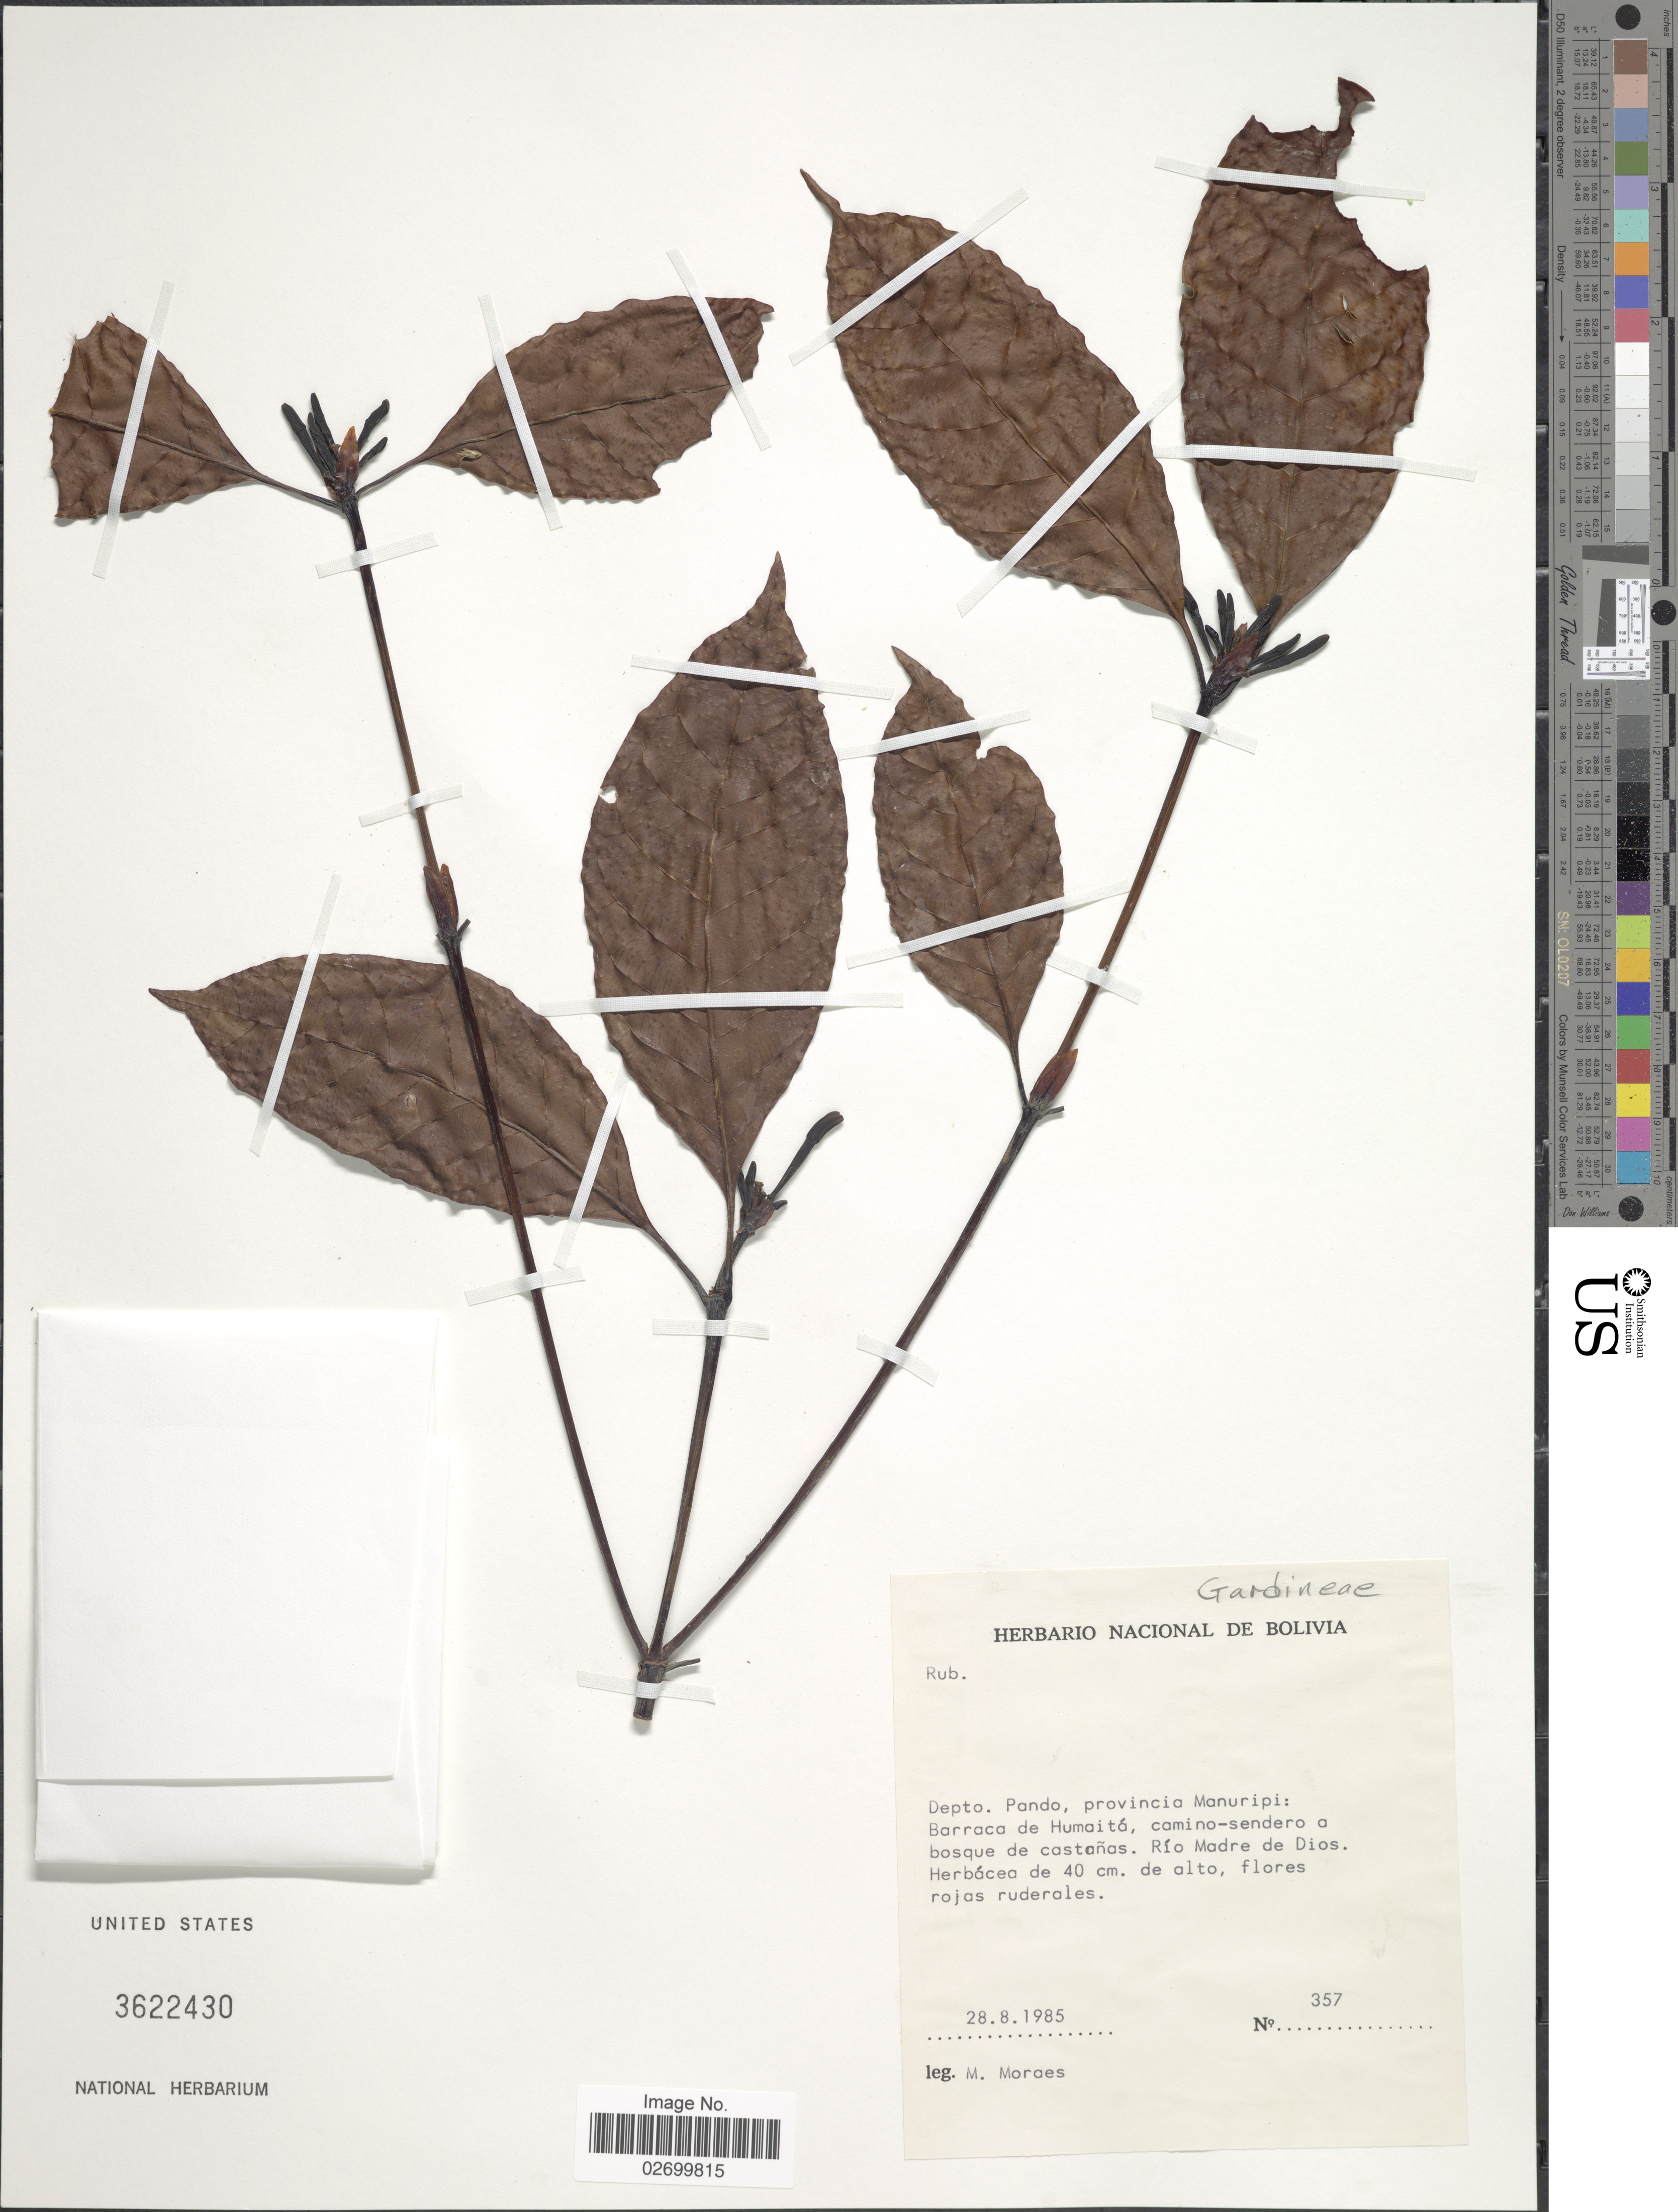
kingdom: Plantae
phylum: Tracheophyta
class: Magnoliopsida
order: Gentianales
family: Rubiaceae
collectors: M. Moraes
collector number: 357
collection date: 1985-08-28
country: Bolivia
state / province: Pando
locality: Provincia Manuripi: Barraca de Humaita, camino-sendero a bosque de castanas. Rio Madre de Dios.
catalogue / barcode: US 3622430